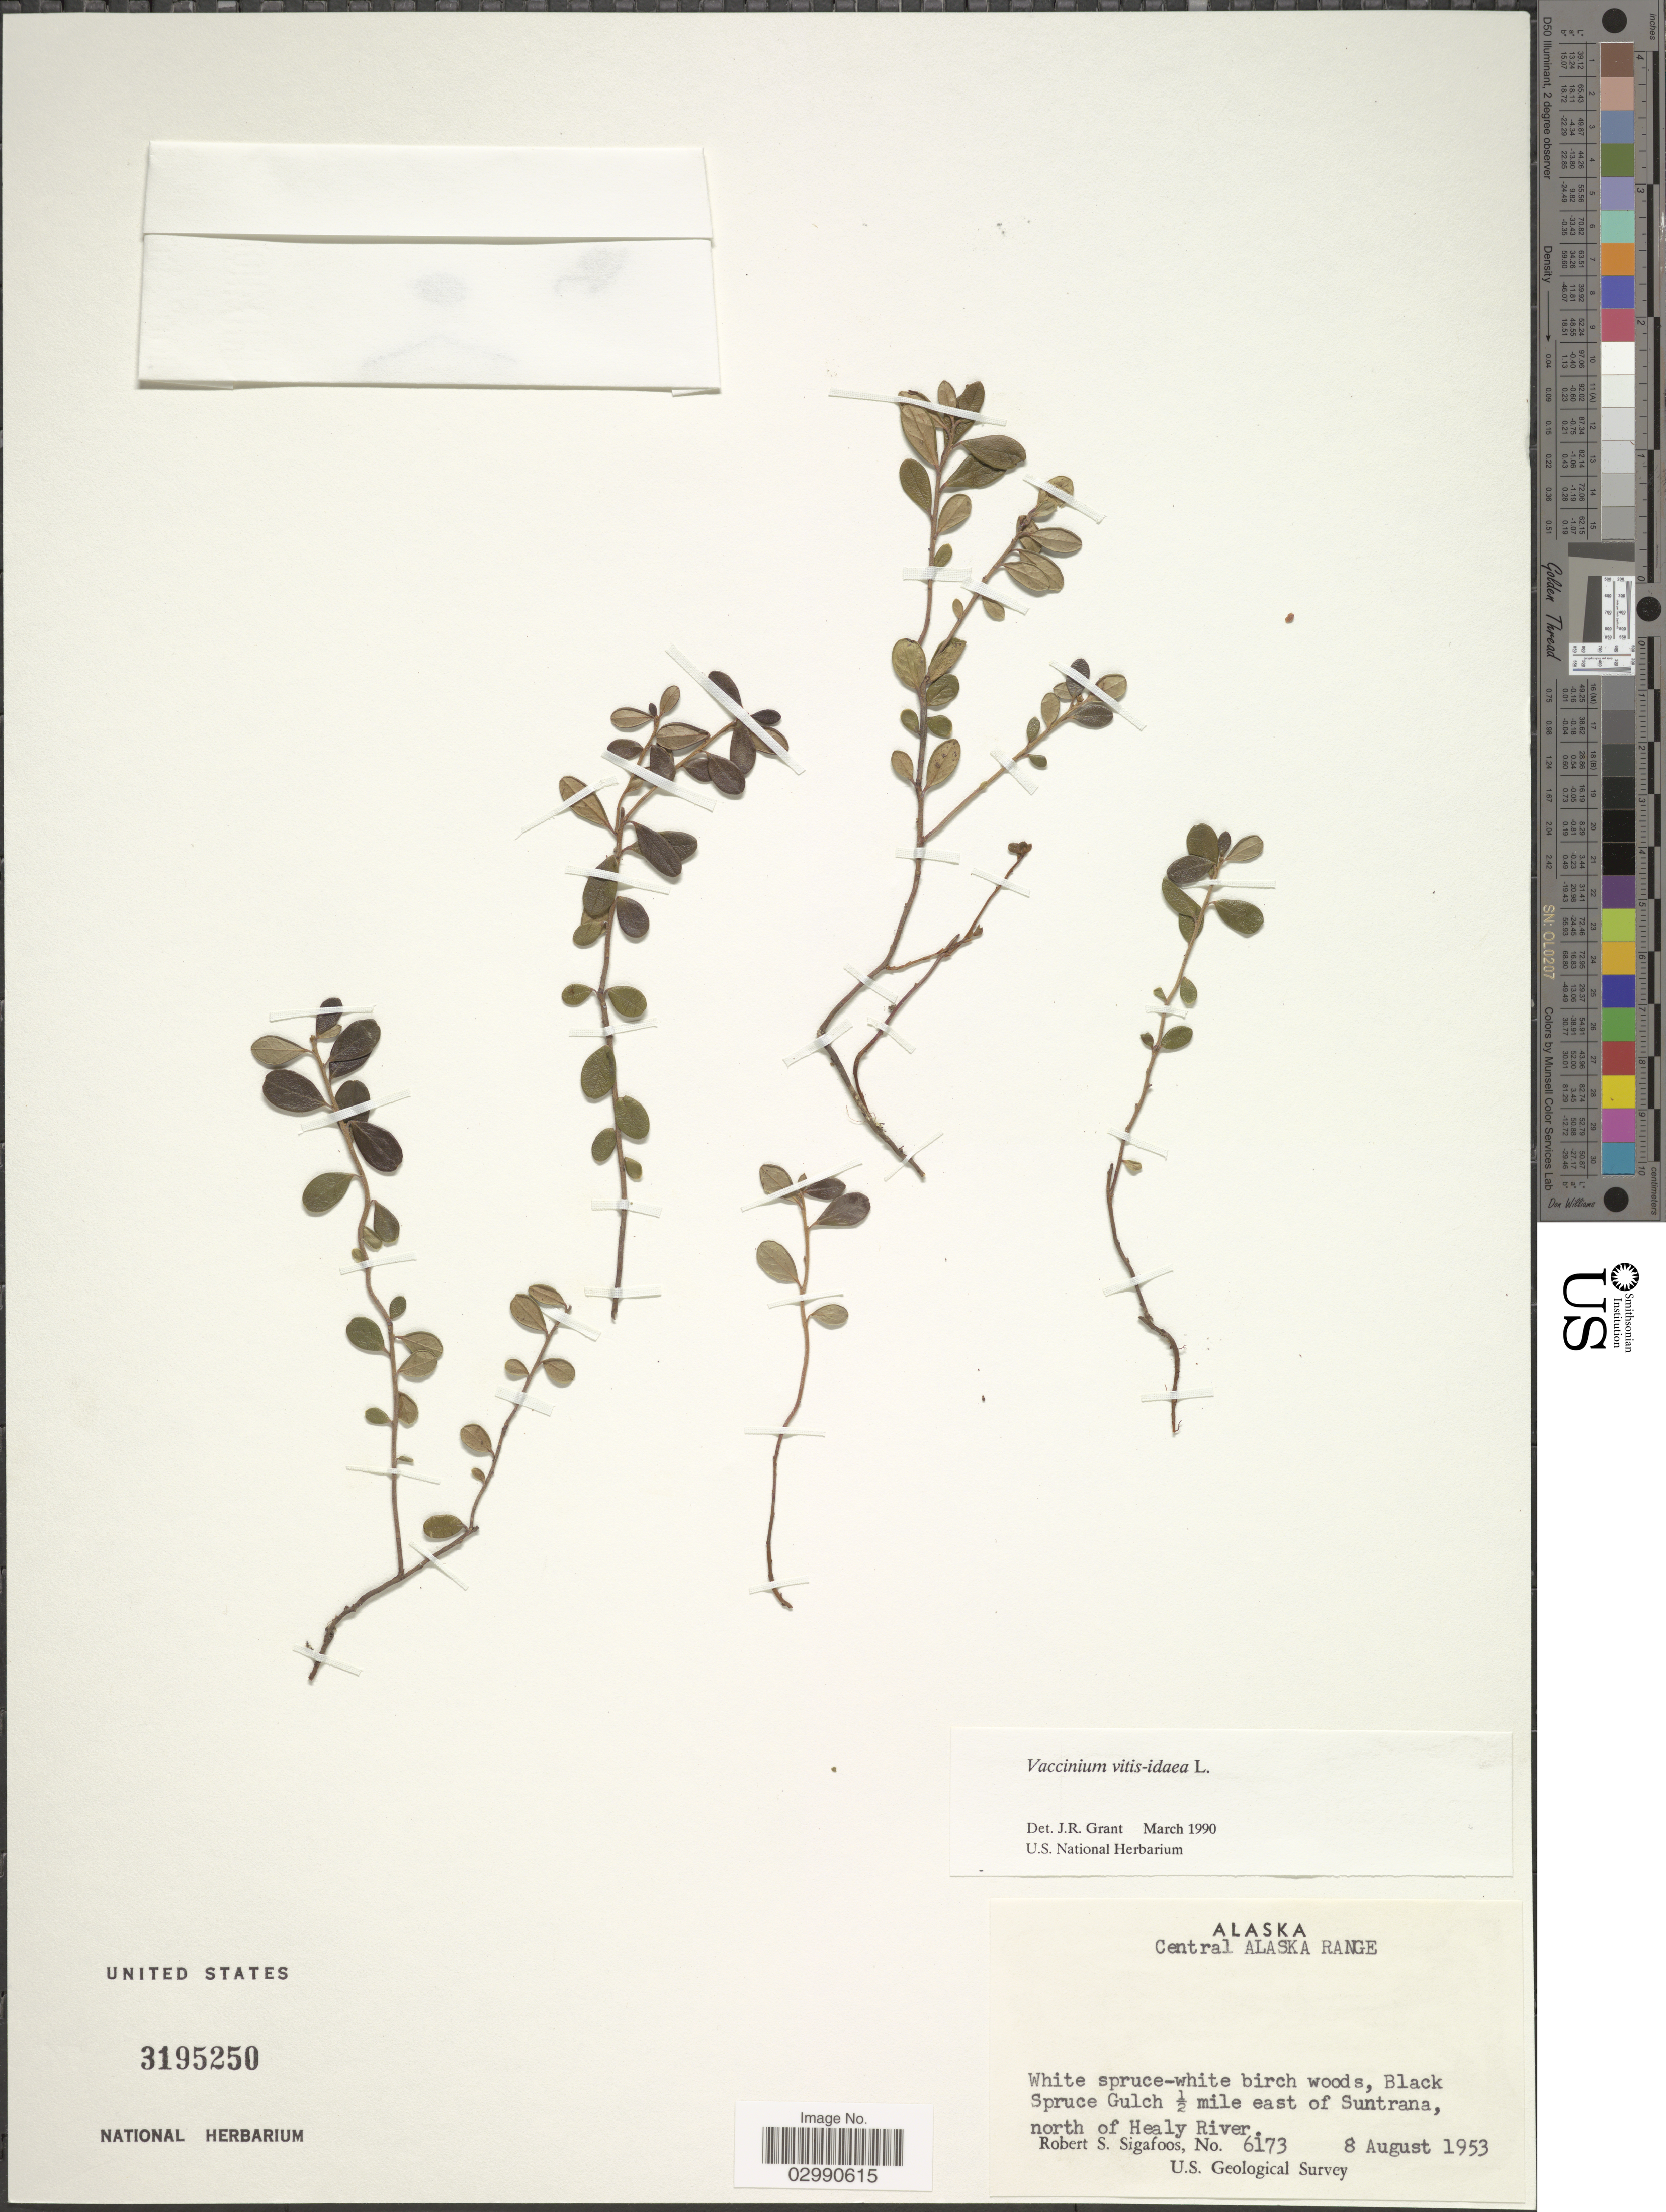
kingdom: Plantae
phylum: Tracheophyta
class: Magnoliopsida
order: Ericales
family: Ericaceae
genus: Vaccinium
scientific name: Vaccinium vitis-idaea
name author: L.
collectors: R. Sigafoos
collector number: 6173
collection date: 1953-08-08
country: United States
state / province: Alaska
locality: Central Alaska Range, Black Spruce Gulch ½ mile east of Suntrana, north of Healy River.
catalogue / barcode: US 3195250